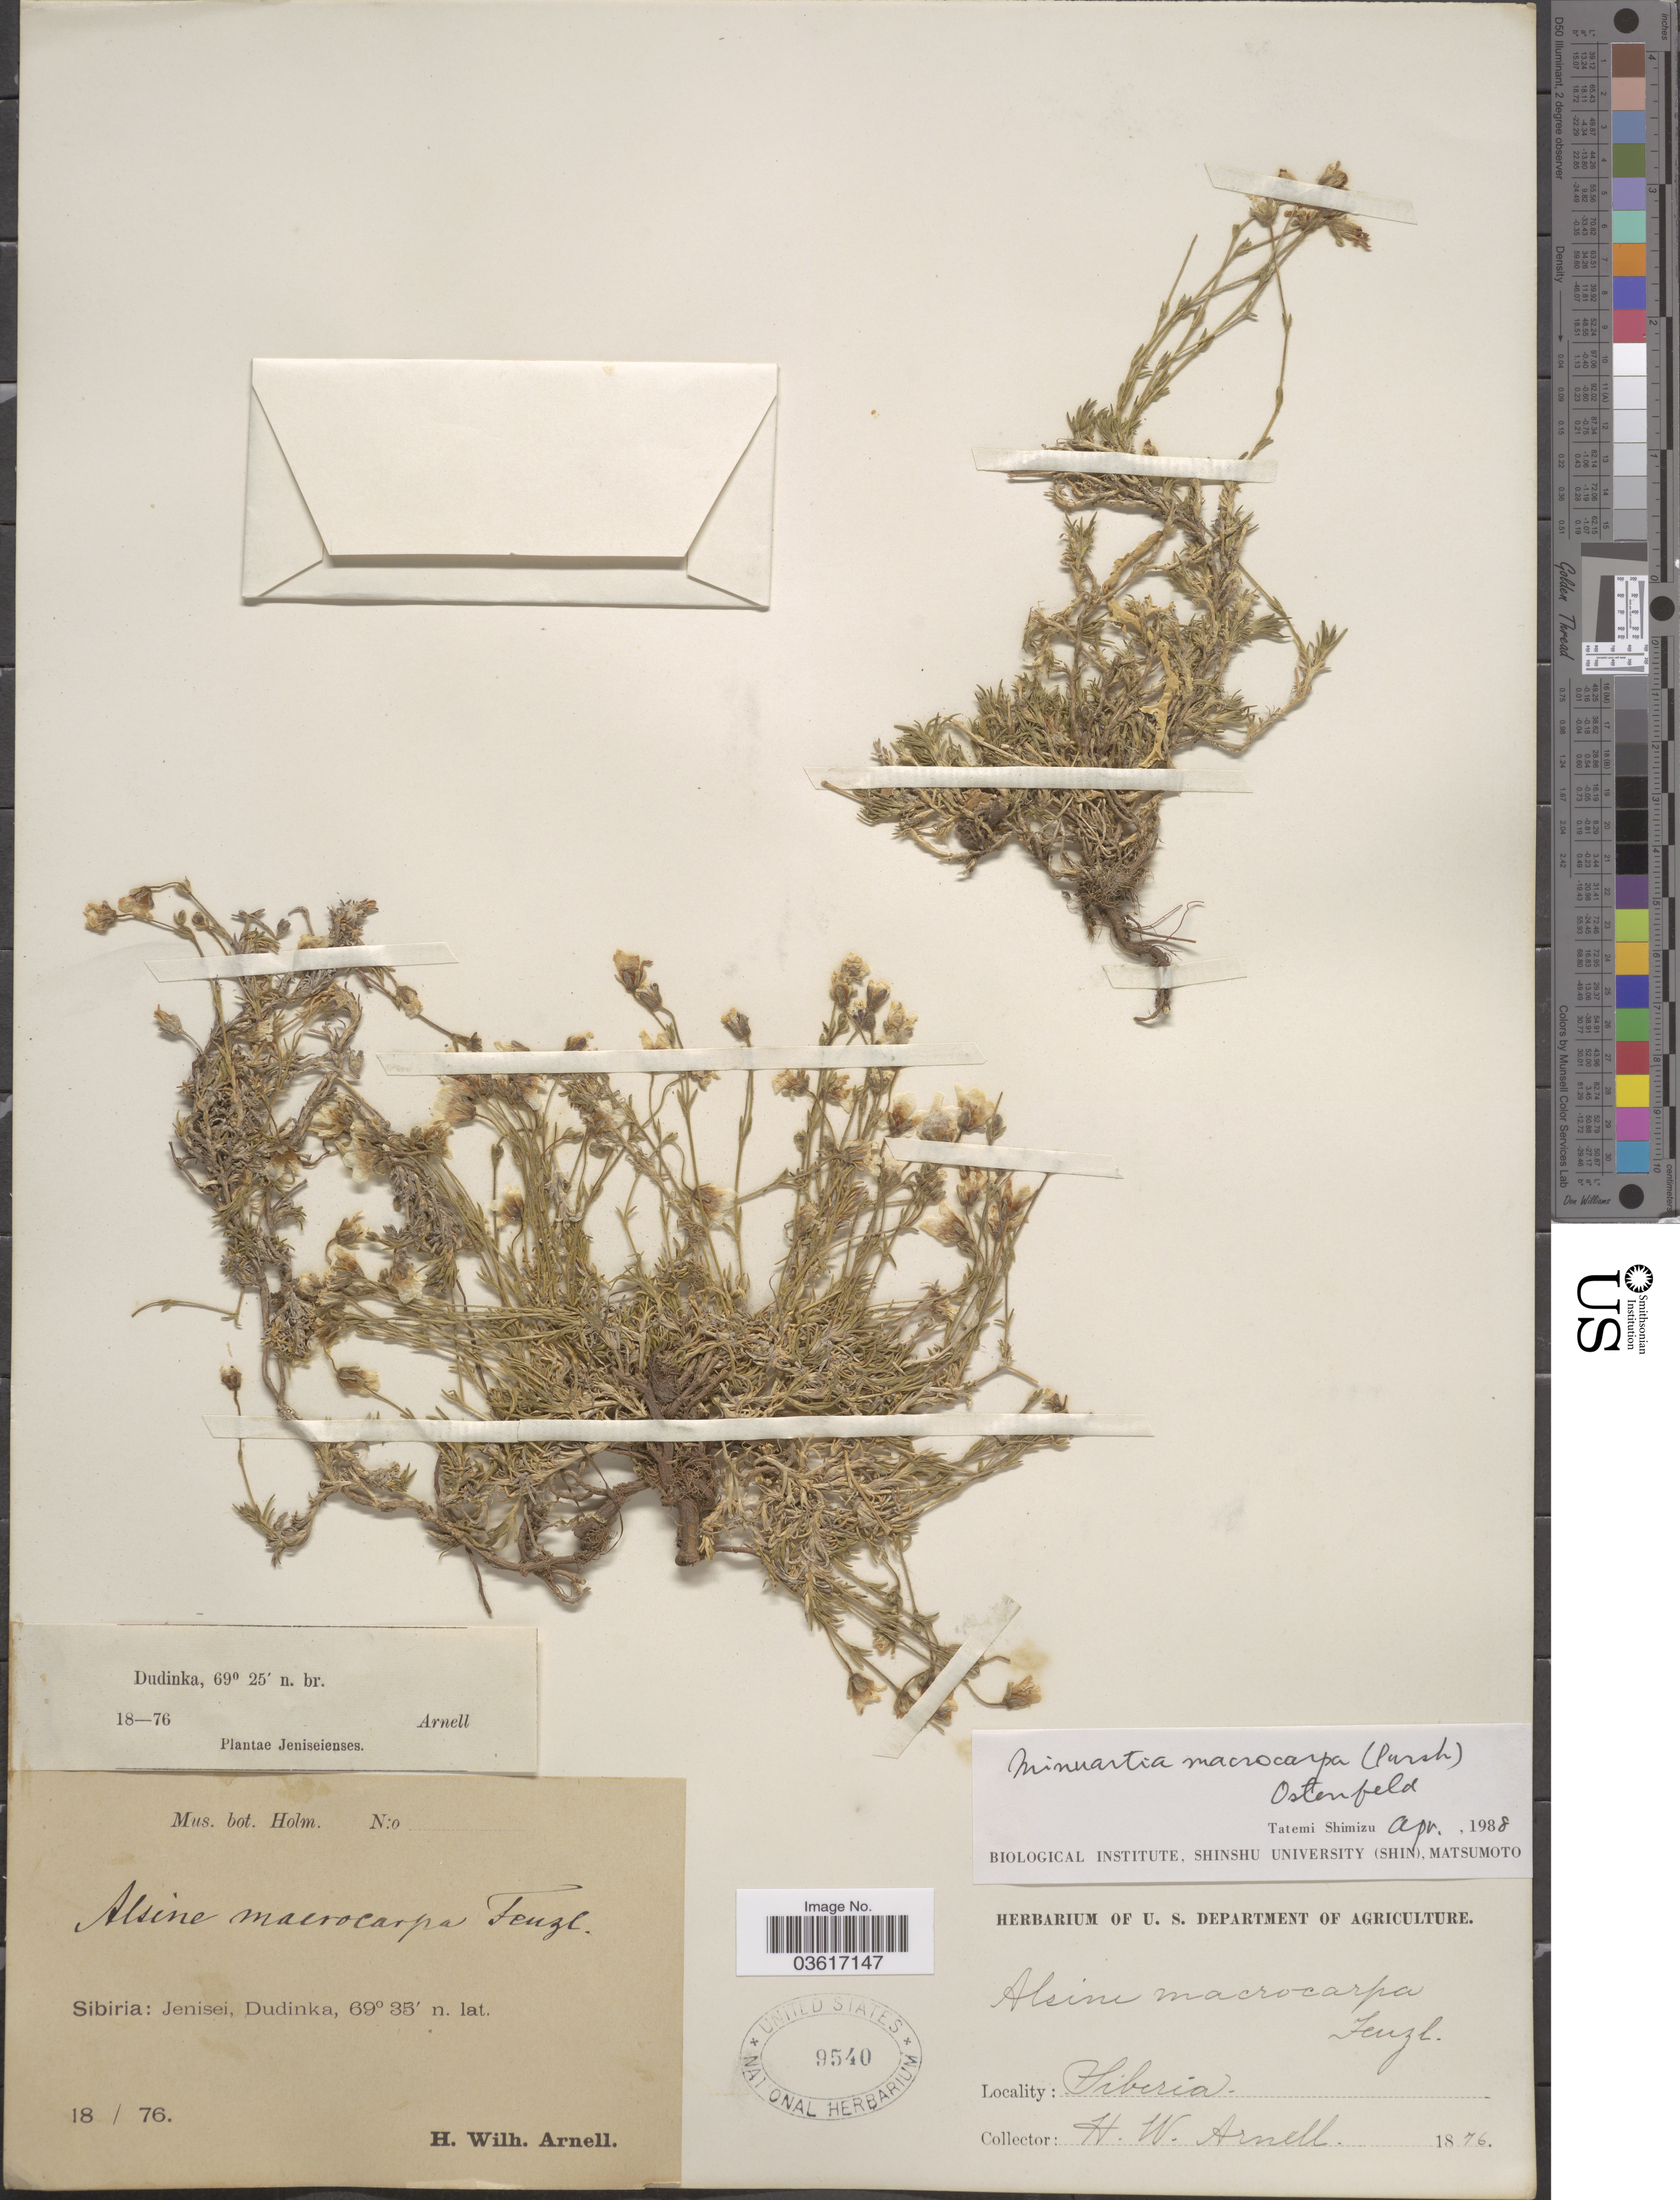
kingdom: Plantae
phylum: Tracheophyta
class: Magnoliopsida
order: Caryophyllales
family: Caryophyllaceae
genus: Pseudocherleria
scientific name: Pseudocherleria macrocarpa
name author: (Pursh) Dillenb. & Kadereit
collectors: H. W. Arnell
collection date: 1876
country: Russian Federation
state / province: Krasnoyarsk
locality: Sibiria: Jenisei, Dudinka.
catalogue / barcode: US 9540